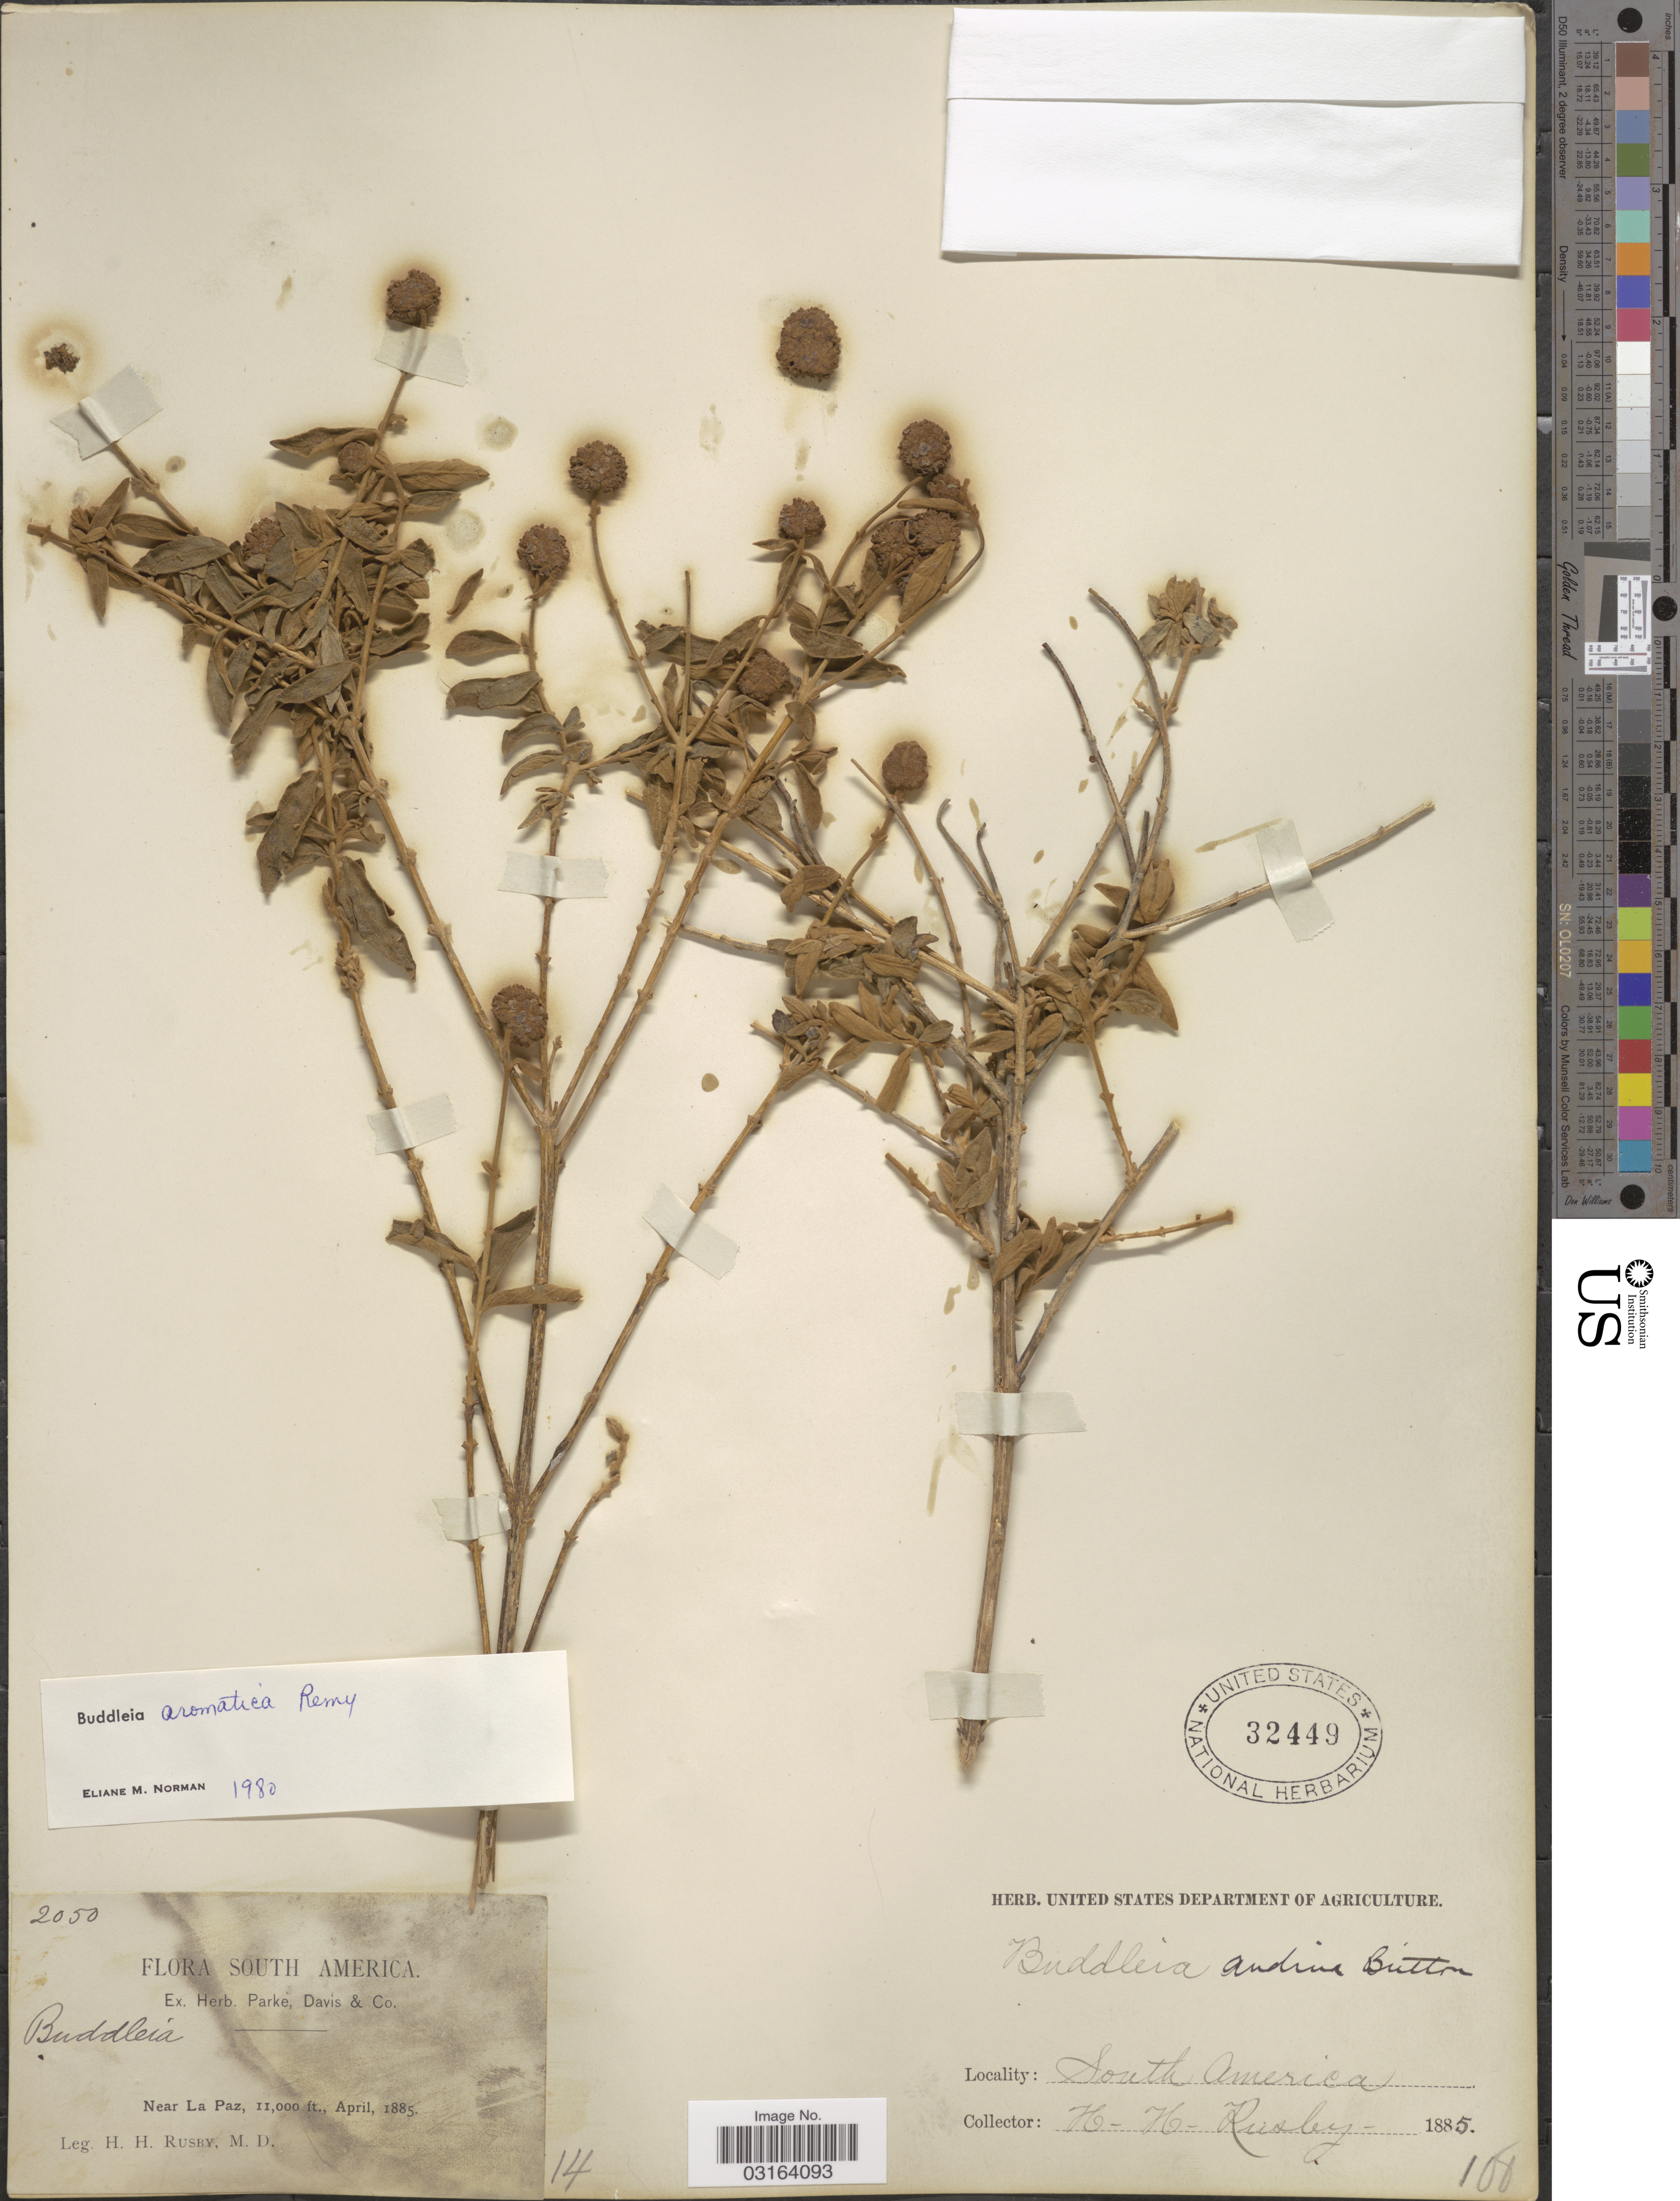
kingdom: Plantae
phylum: Tracheophyta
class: Magnoliopsida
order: Lamiales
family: Scrophulariaceae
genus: Buddleja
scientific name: Buddleja aromatica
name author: Remy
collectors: H. H. Rusby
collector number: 2050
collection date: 1885-04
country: Bolivia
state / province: La Paz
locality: Near La Paz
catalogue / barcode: US 32449